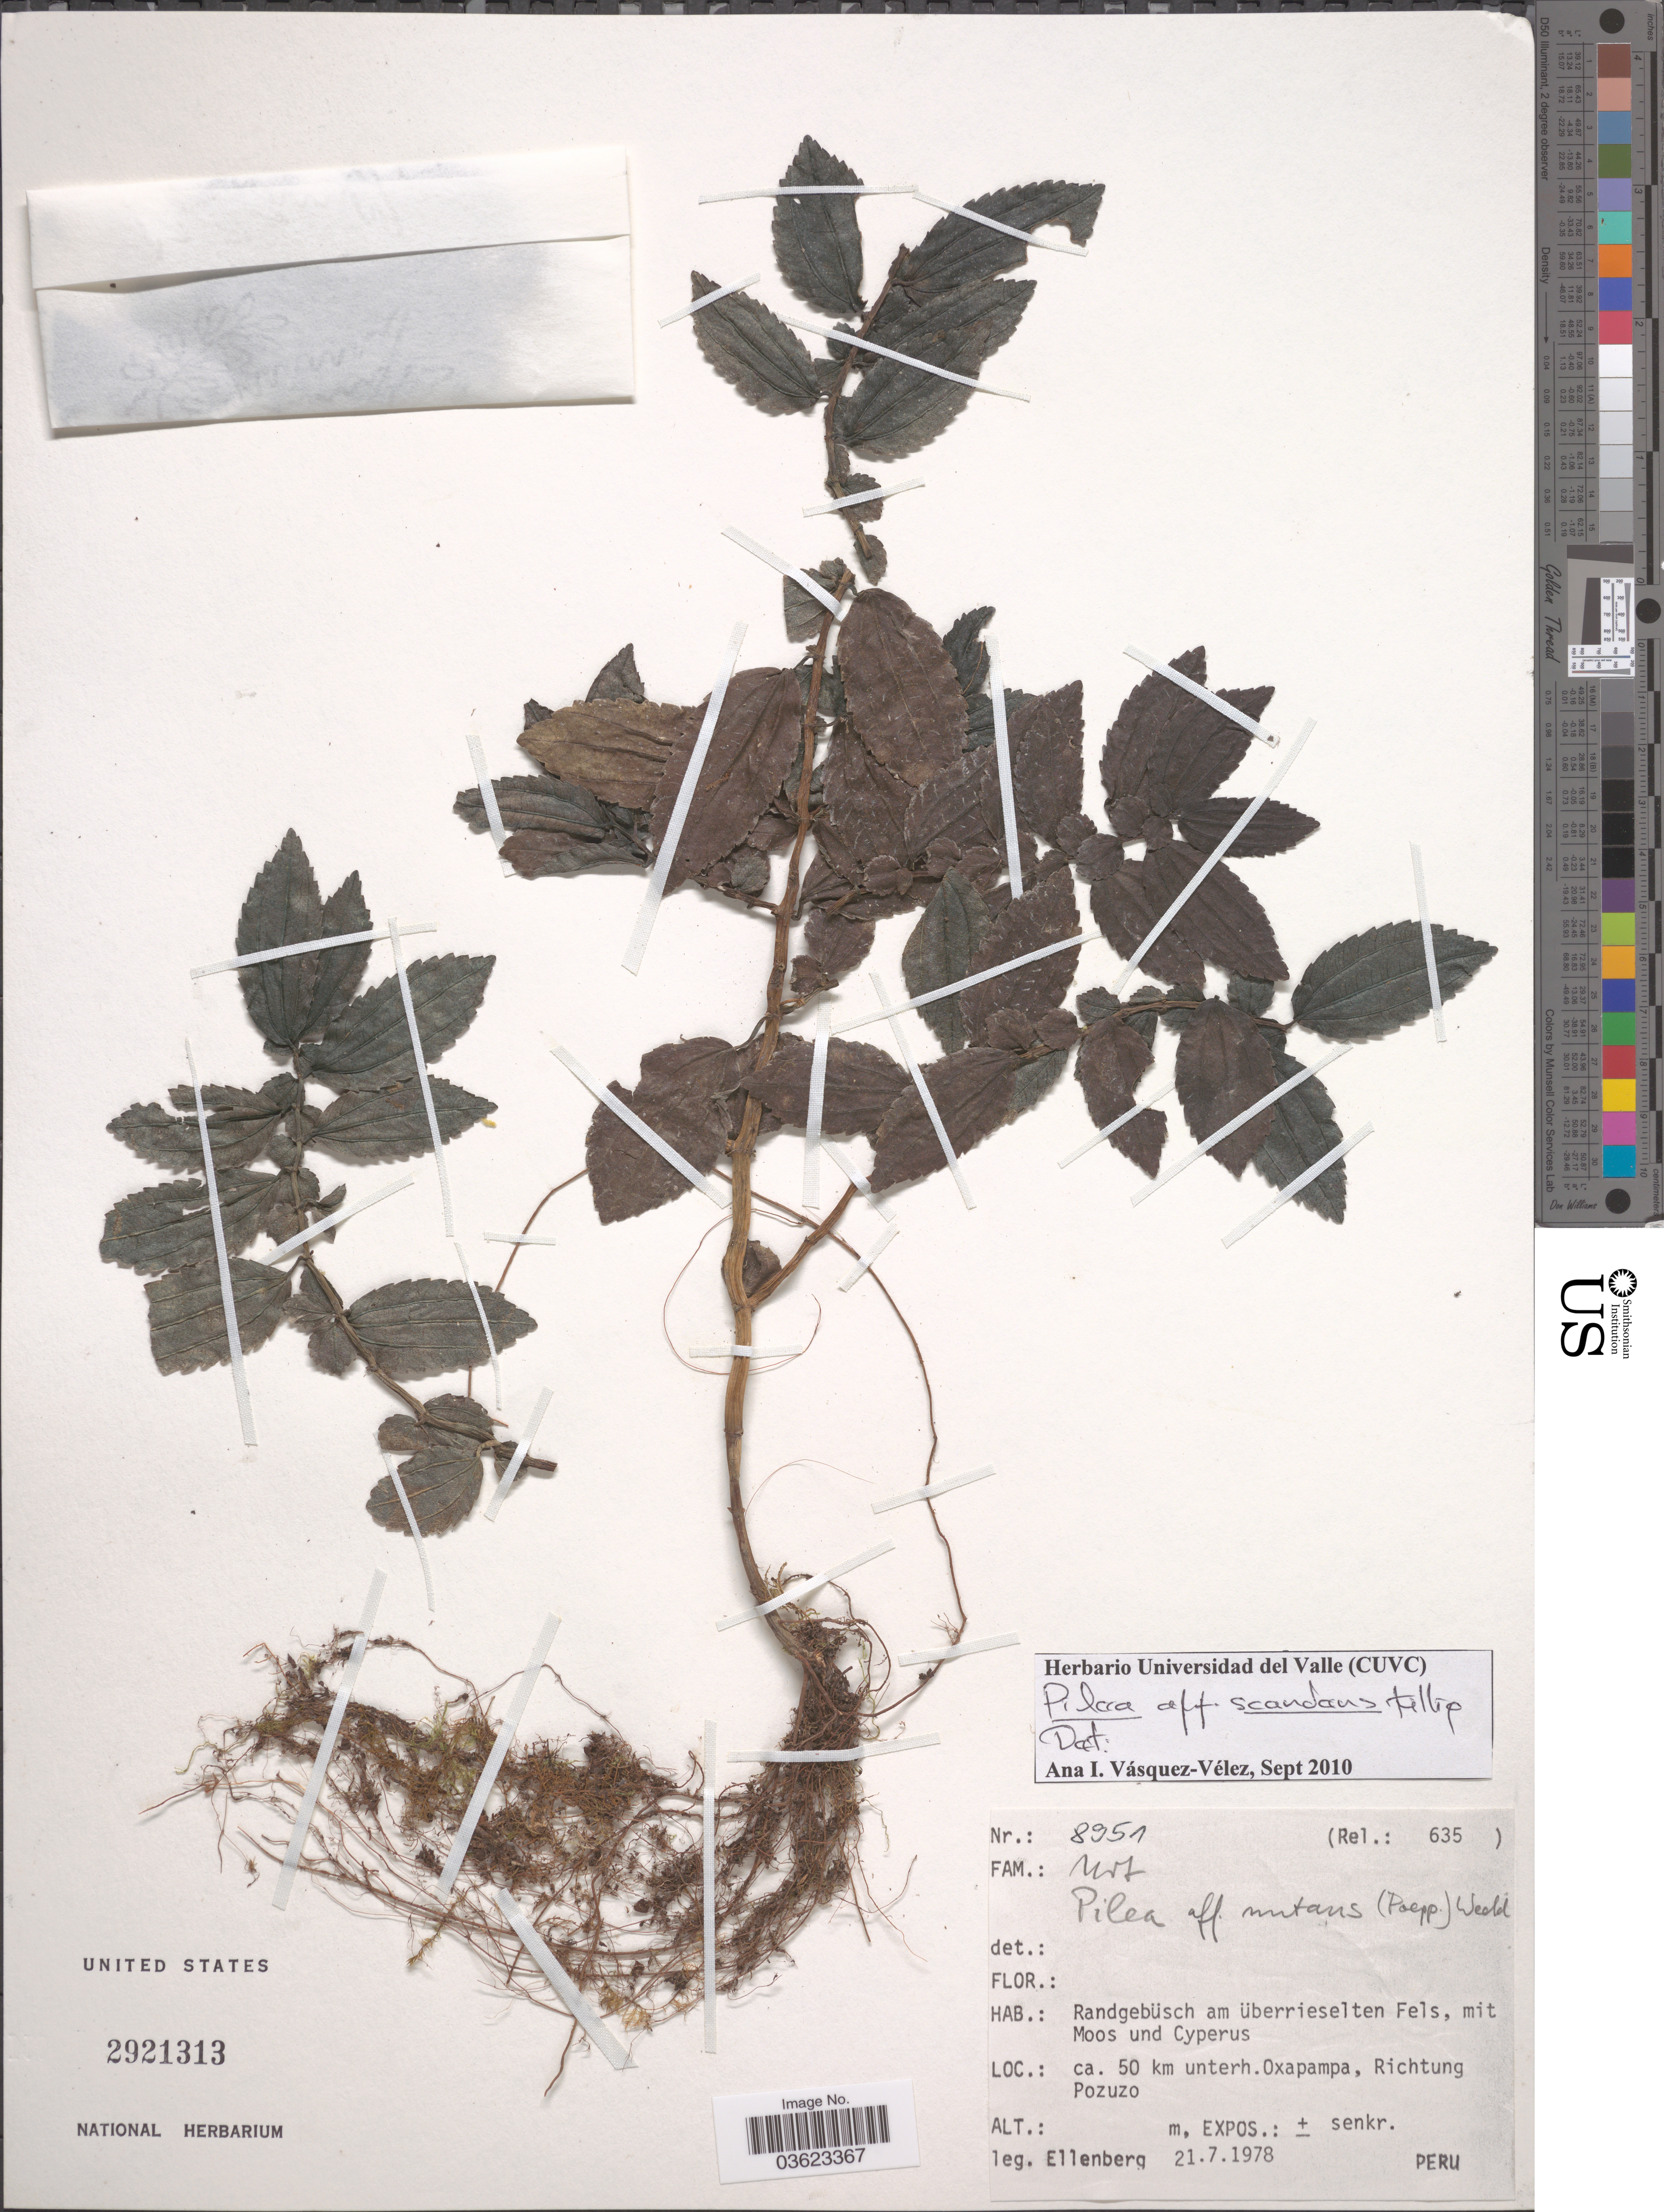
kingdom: Plantae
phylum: Tracheophyta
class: Magnoliopsida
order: Rosales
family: Urticaceae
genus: Pilea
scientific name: Pilea scandens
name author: Killip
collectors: Ellenberg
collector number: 8951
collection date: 1978-07-21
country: Peru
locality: Ca. 50 km unterh. Oxapampa, Richtung Pozuzo.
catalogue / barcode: US 2921313